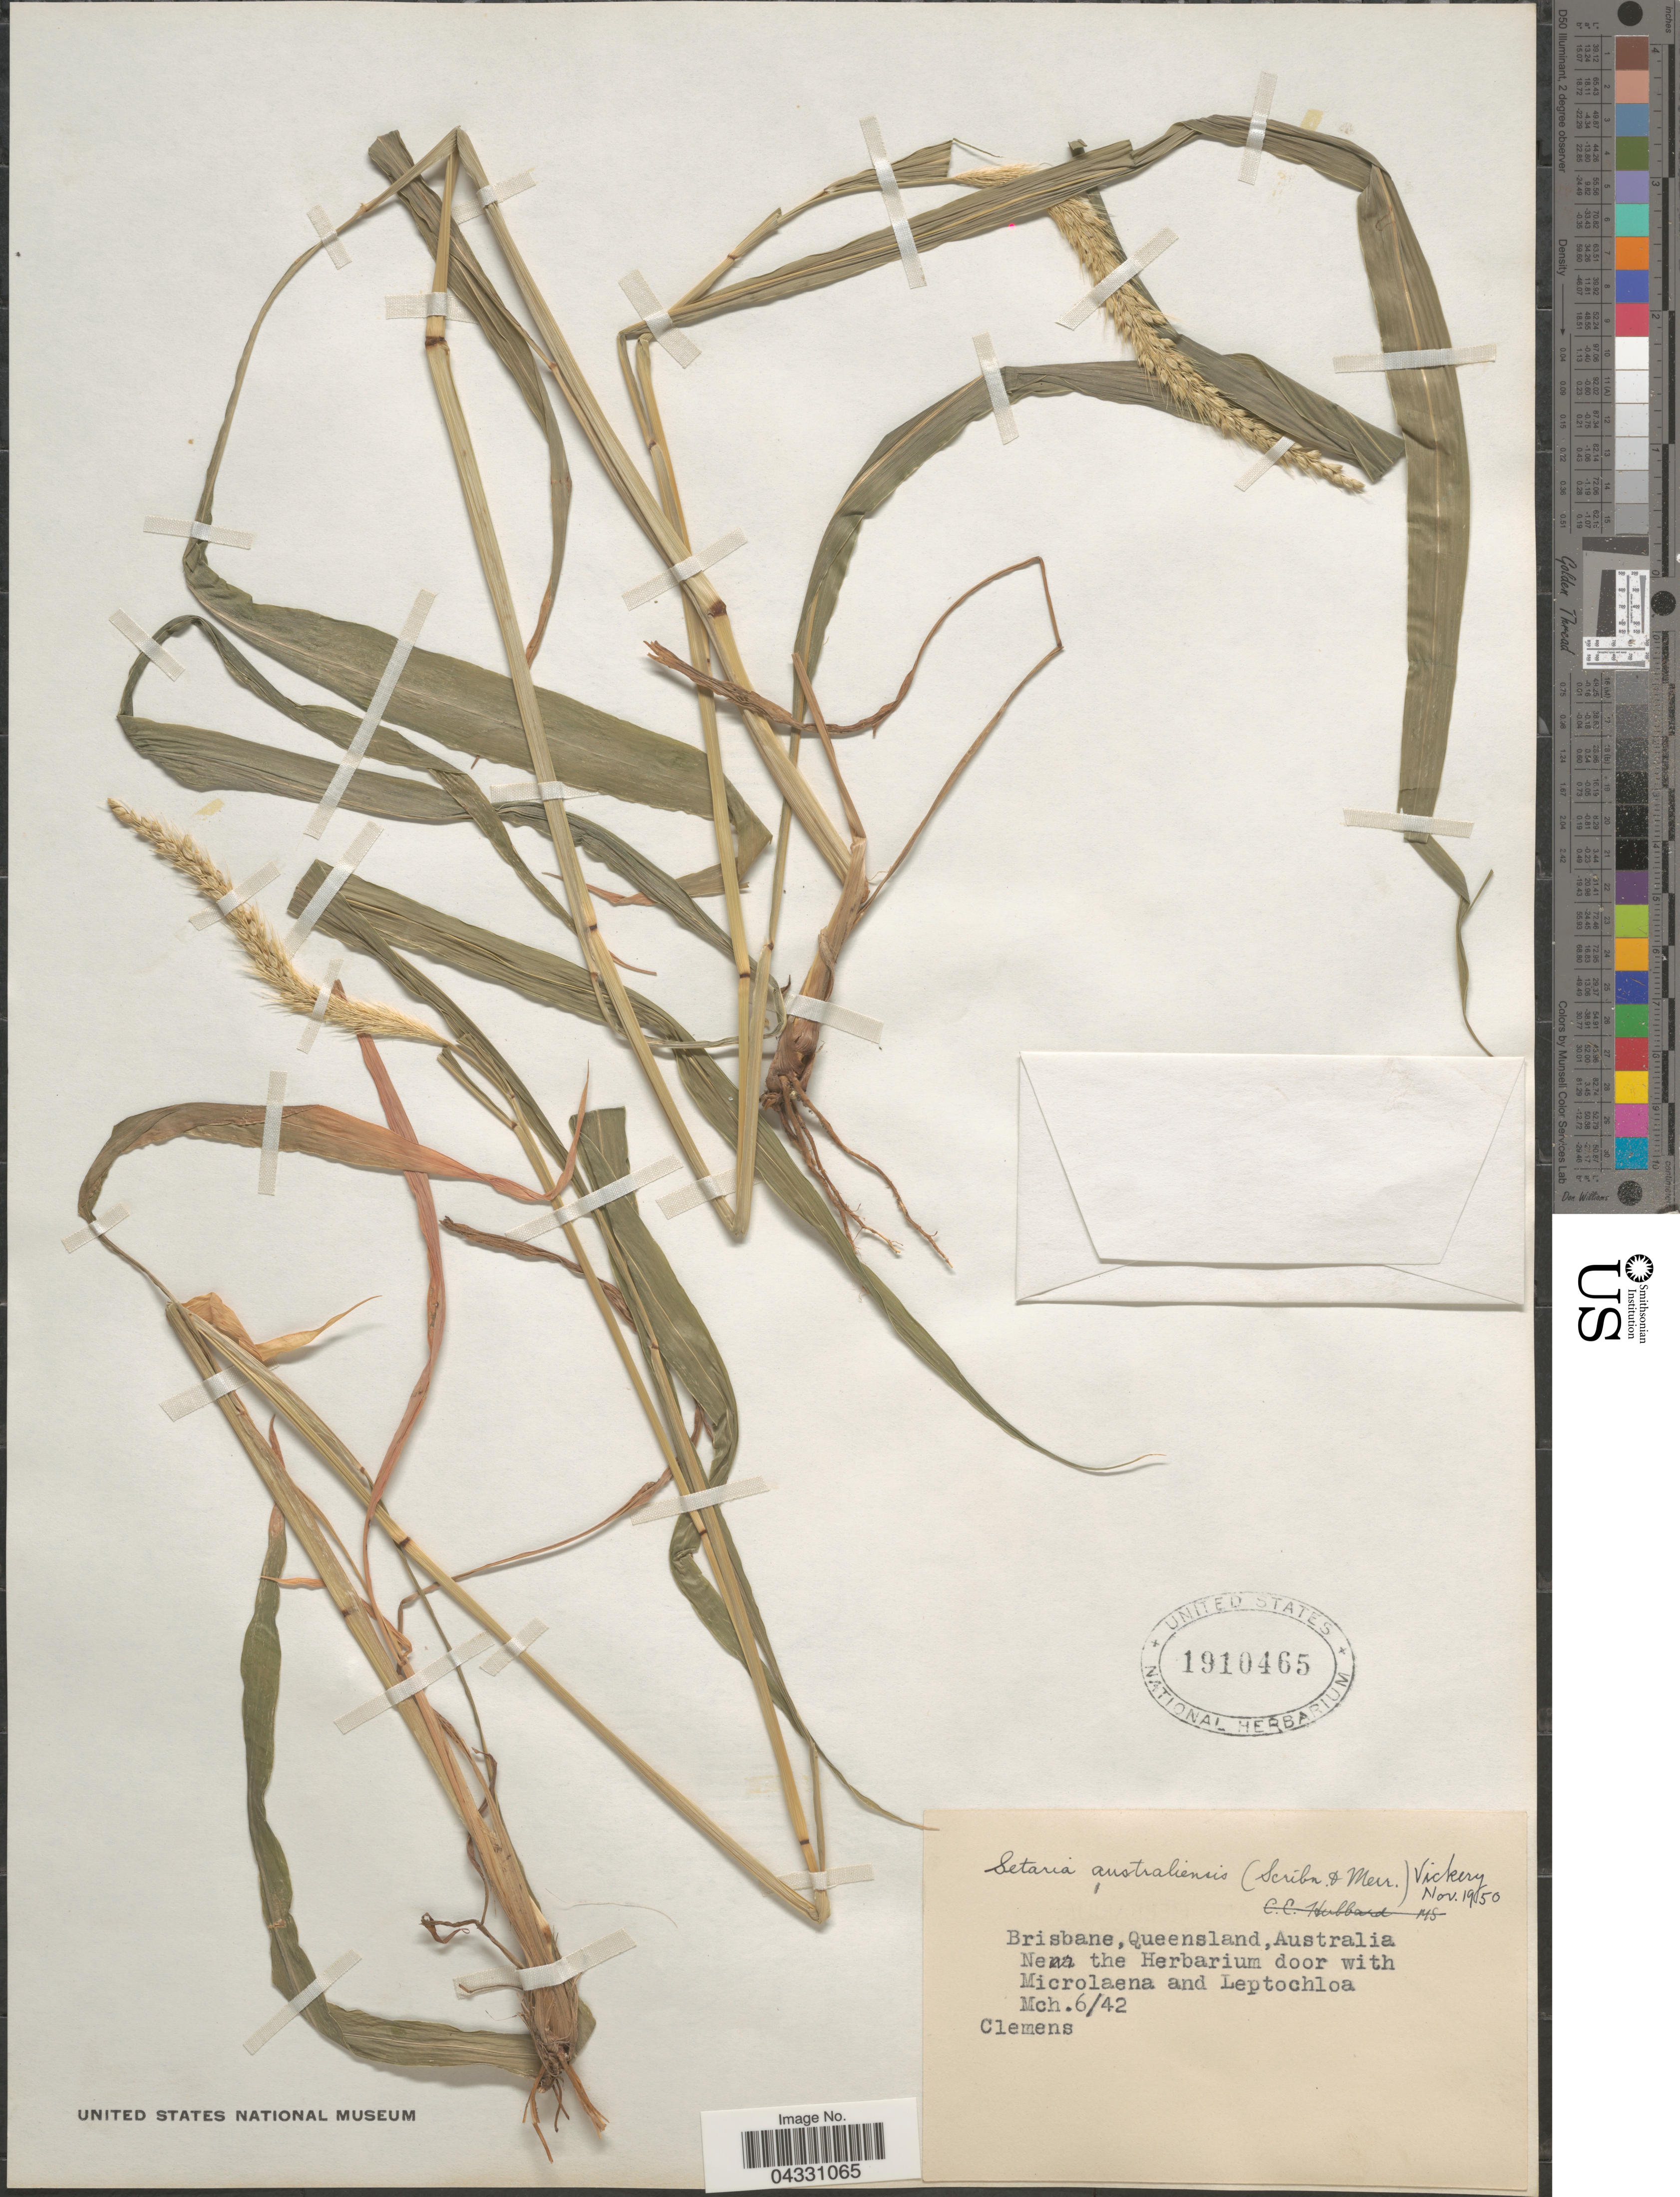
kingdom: Plantae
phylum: Tracheophyta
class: Liliopsida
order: Poales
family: Poaceae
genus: Setaria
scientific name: Setaria australiensis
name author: (Scribn. & Merr.) Vickery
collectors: -. Clemens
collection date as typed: Transcribed d/m/y: 6/3/42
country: Australia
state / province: Queensland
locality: Brisbane.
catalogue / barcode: US 1910465